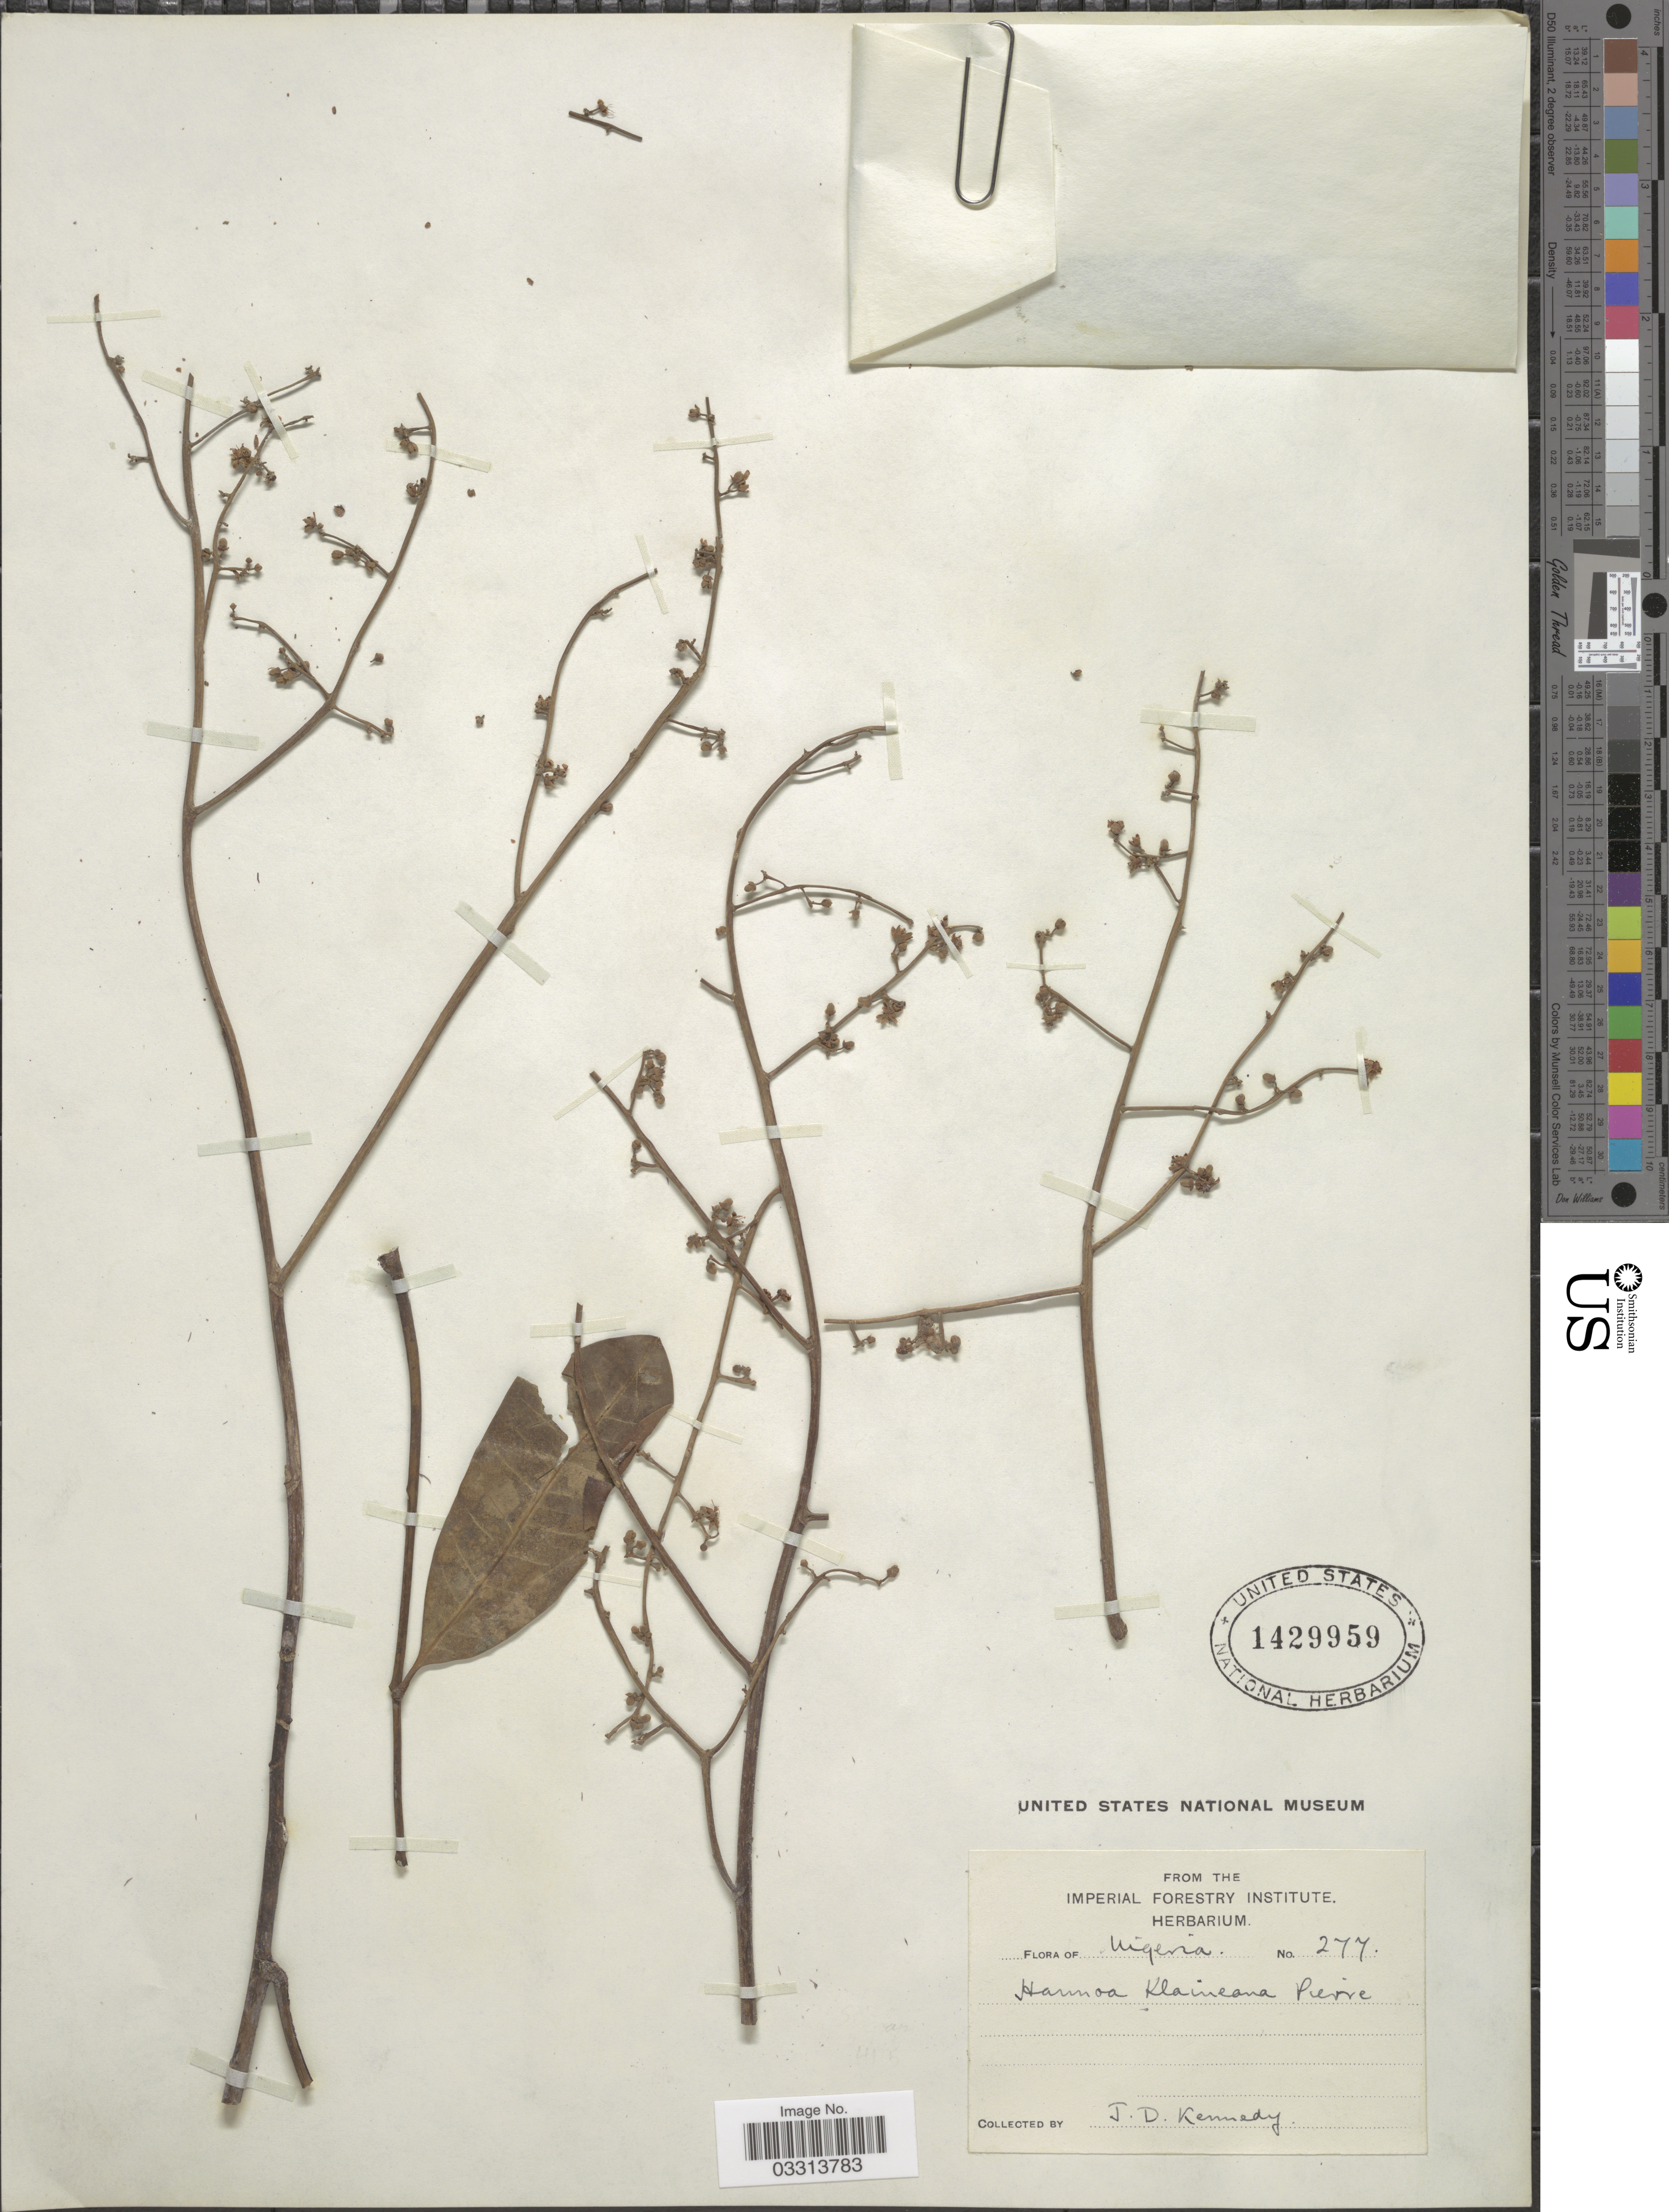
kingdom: Plantae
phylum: Tracheophyta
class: Magnoliopsida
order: Sapindales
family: Simaroubaceae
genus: Hannoa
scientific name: Hannoa klaineana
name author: Pierre ex Engl.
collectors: J. D. Kennedy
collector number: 277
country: Nigeria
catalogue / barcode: US 1429959